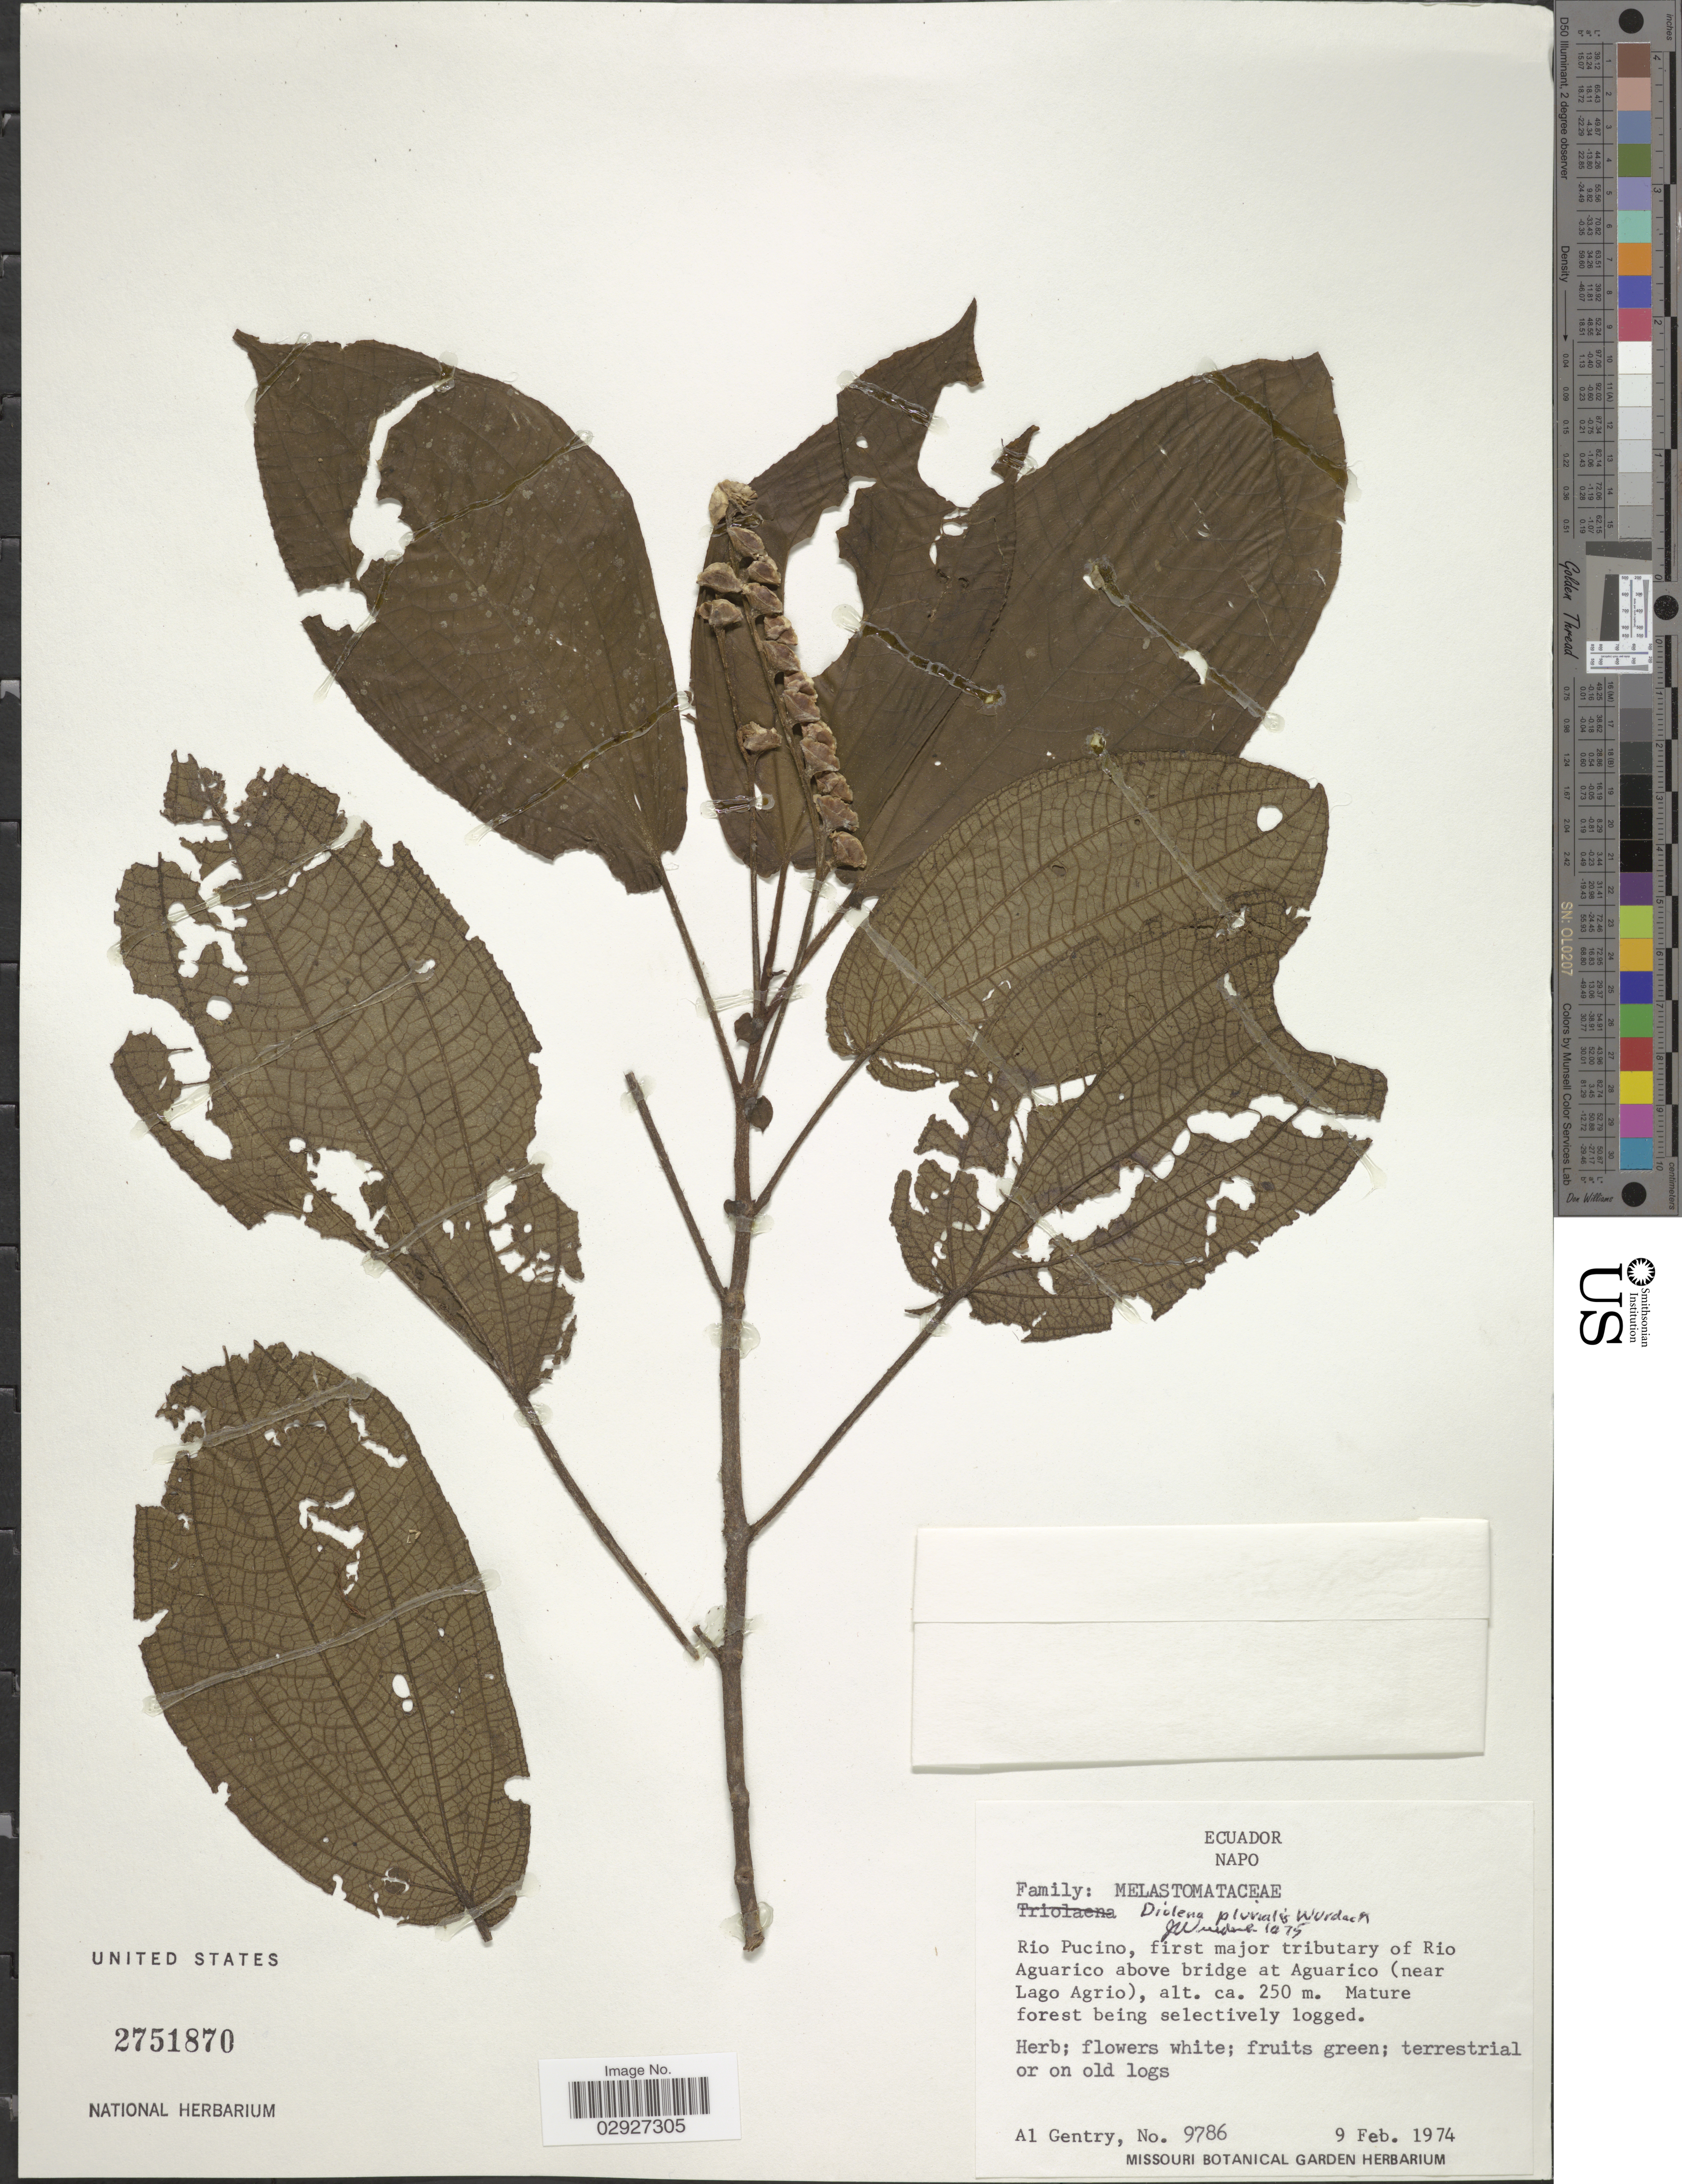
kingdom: Plantae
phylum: Tracheophyta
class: Magnoliopsida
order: Myrtales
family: Melastomataceae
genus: Triolena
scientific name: Triolena pluvialis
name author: (Wurdack) Wurdack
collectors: A. H. Gentry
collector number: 9786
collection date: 1974-02-09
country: Ecuador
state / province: Napo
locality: Rio Pucino, first major tributary of Rio Aguarico above bridge at Aguarico (near Lago Agrio).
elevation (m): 250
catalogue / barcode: US 2751870